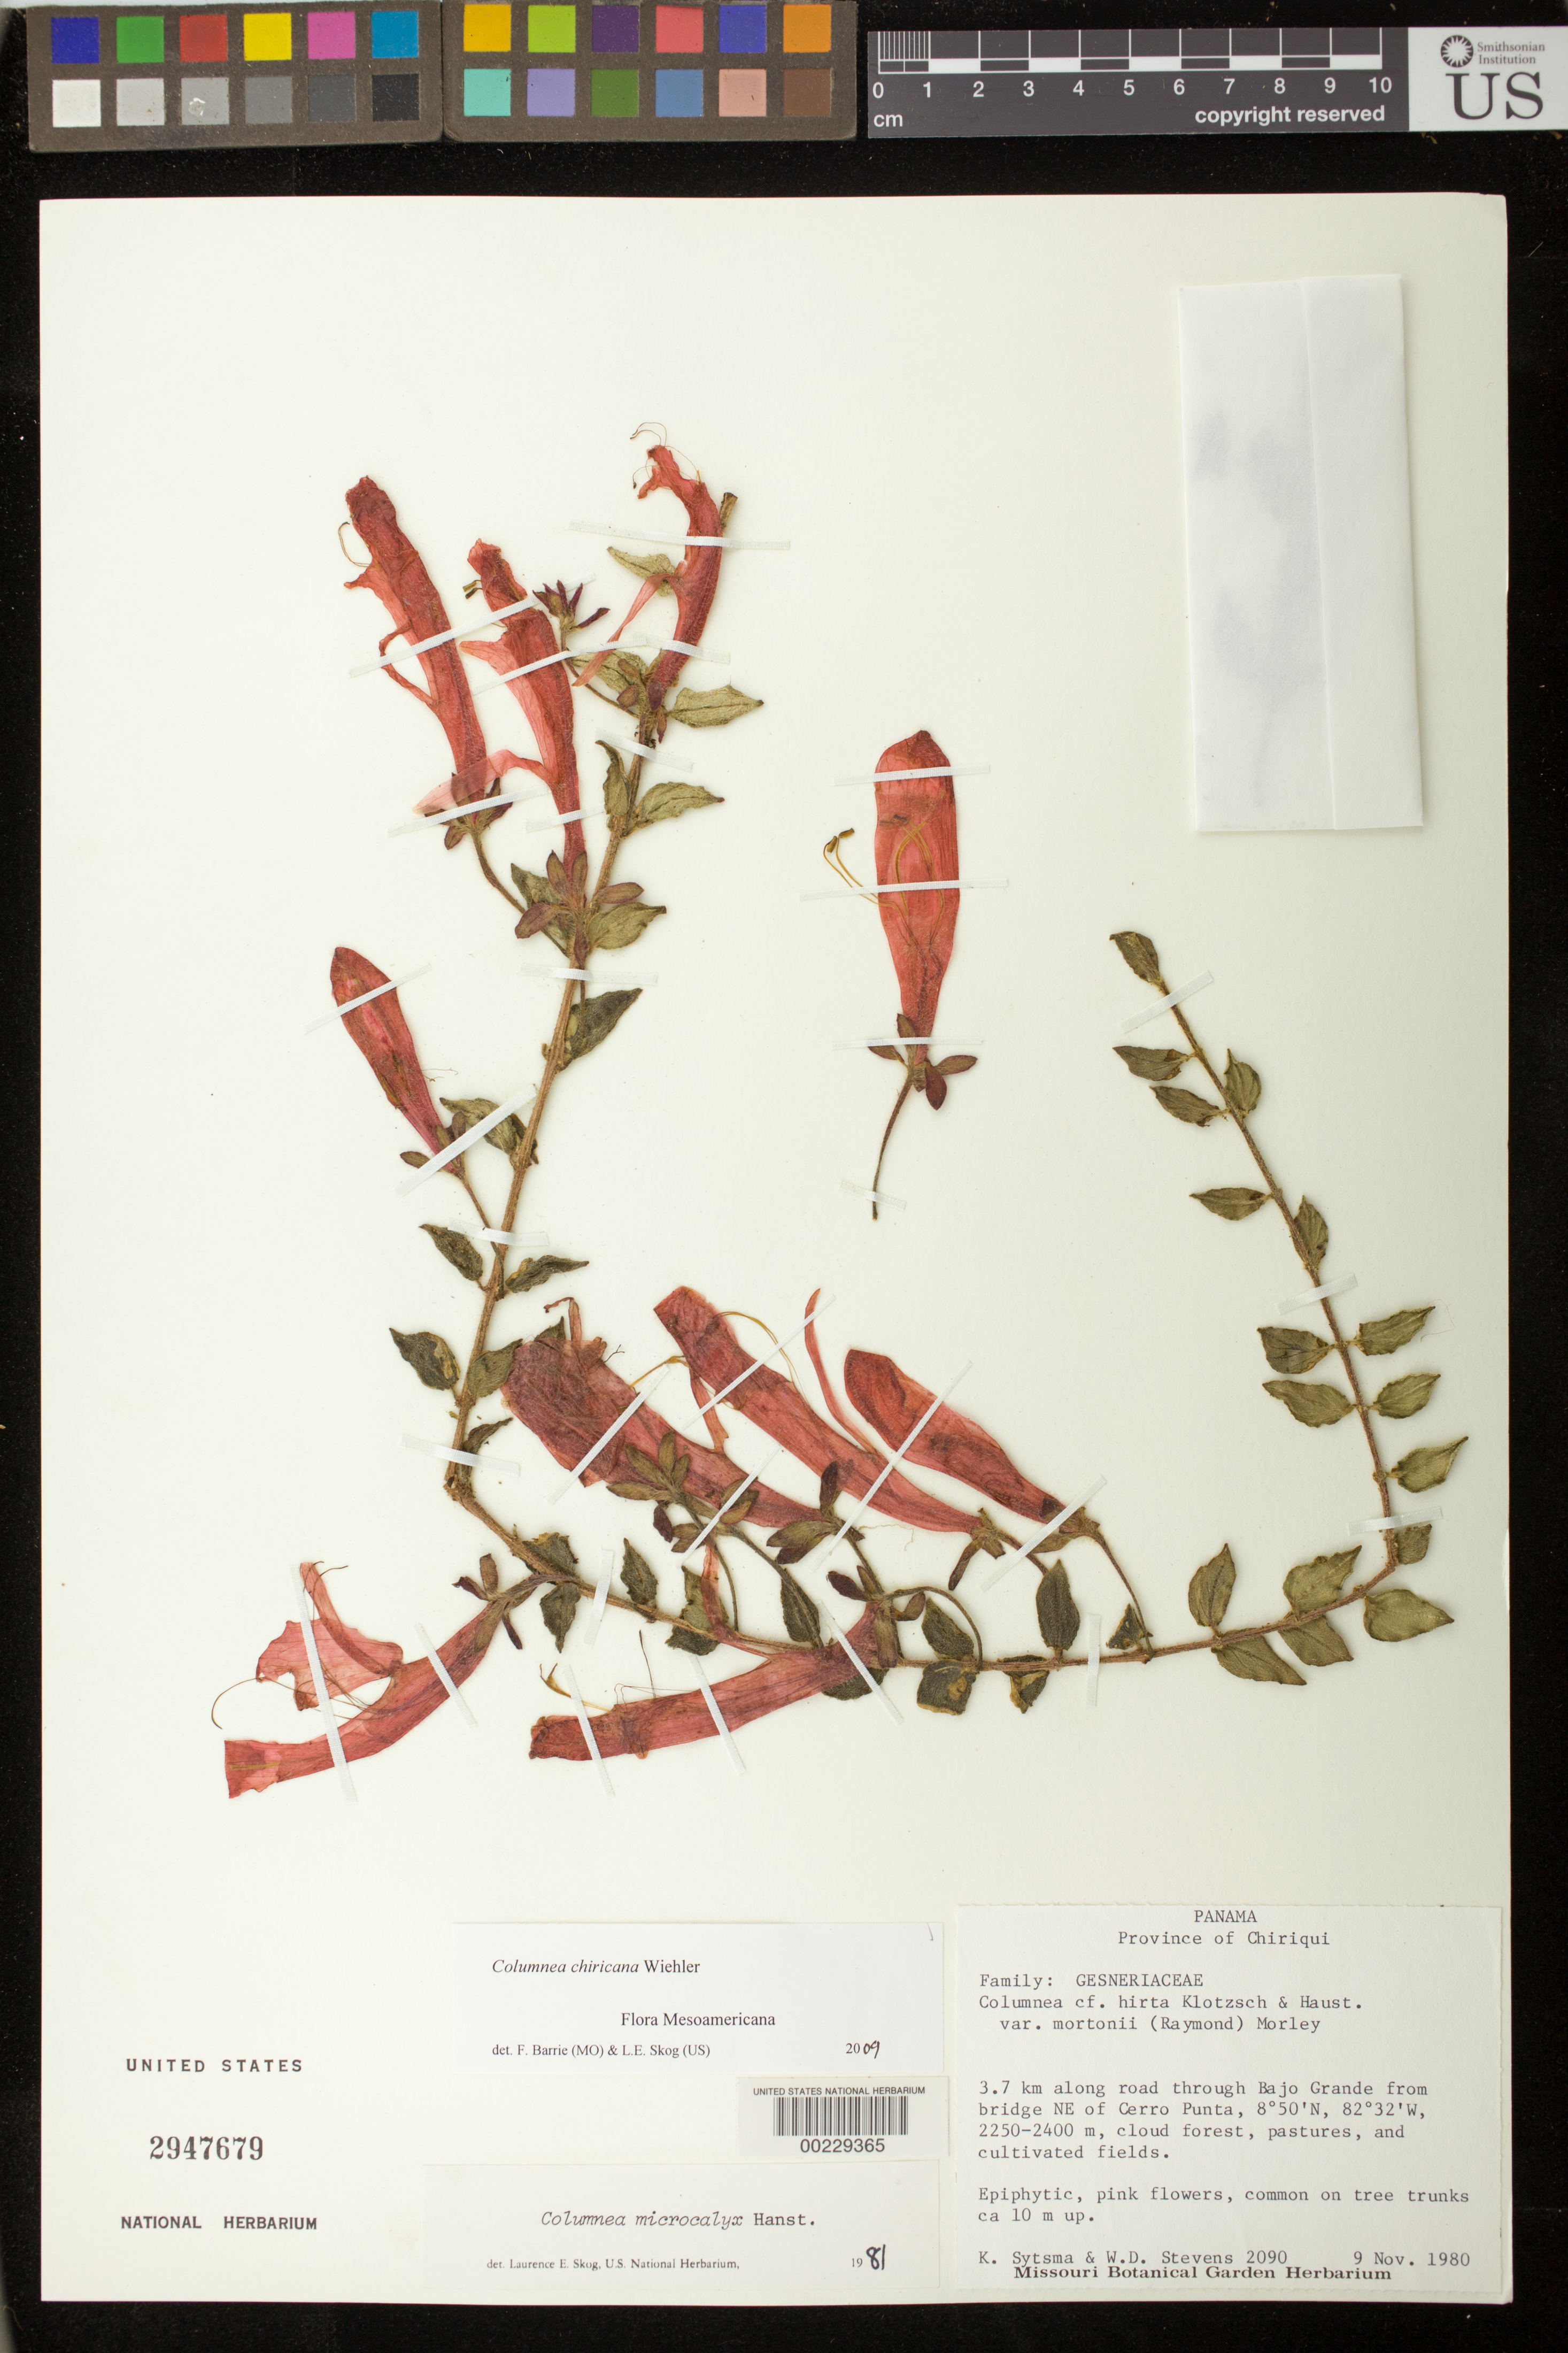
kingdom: Plantae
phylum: Tracheophyta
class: Magnoliopsida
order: Lamiales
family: Gesneriaceae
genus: Columnea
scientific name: Columnea chiricana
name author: Wiehler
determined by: Barrie, F. R.; Skog, Laurence E.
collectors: K. J. Sytsma & W. D. Stevens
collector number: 2090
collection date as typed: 09 Nov 1980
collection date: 1980-11-09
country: Panama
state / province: Chiriquí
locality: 3.7 km along road through Bajo Grande from bridge NE of Cerro Punta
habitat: Cloud forest, pastures, and cultivated fields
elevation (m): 2250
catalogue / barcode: US 2947679